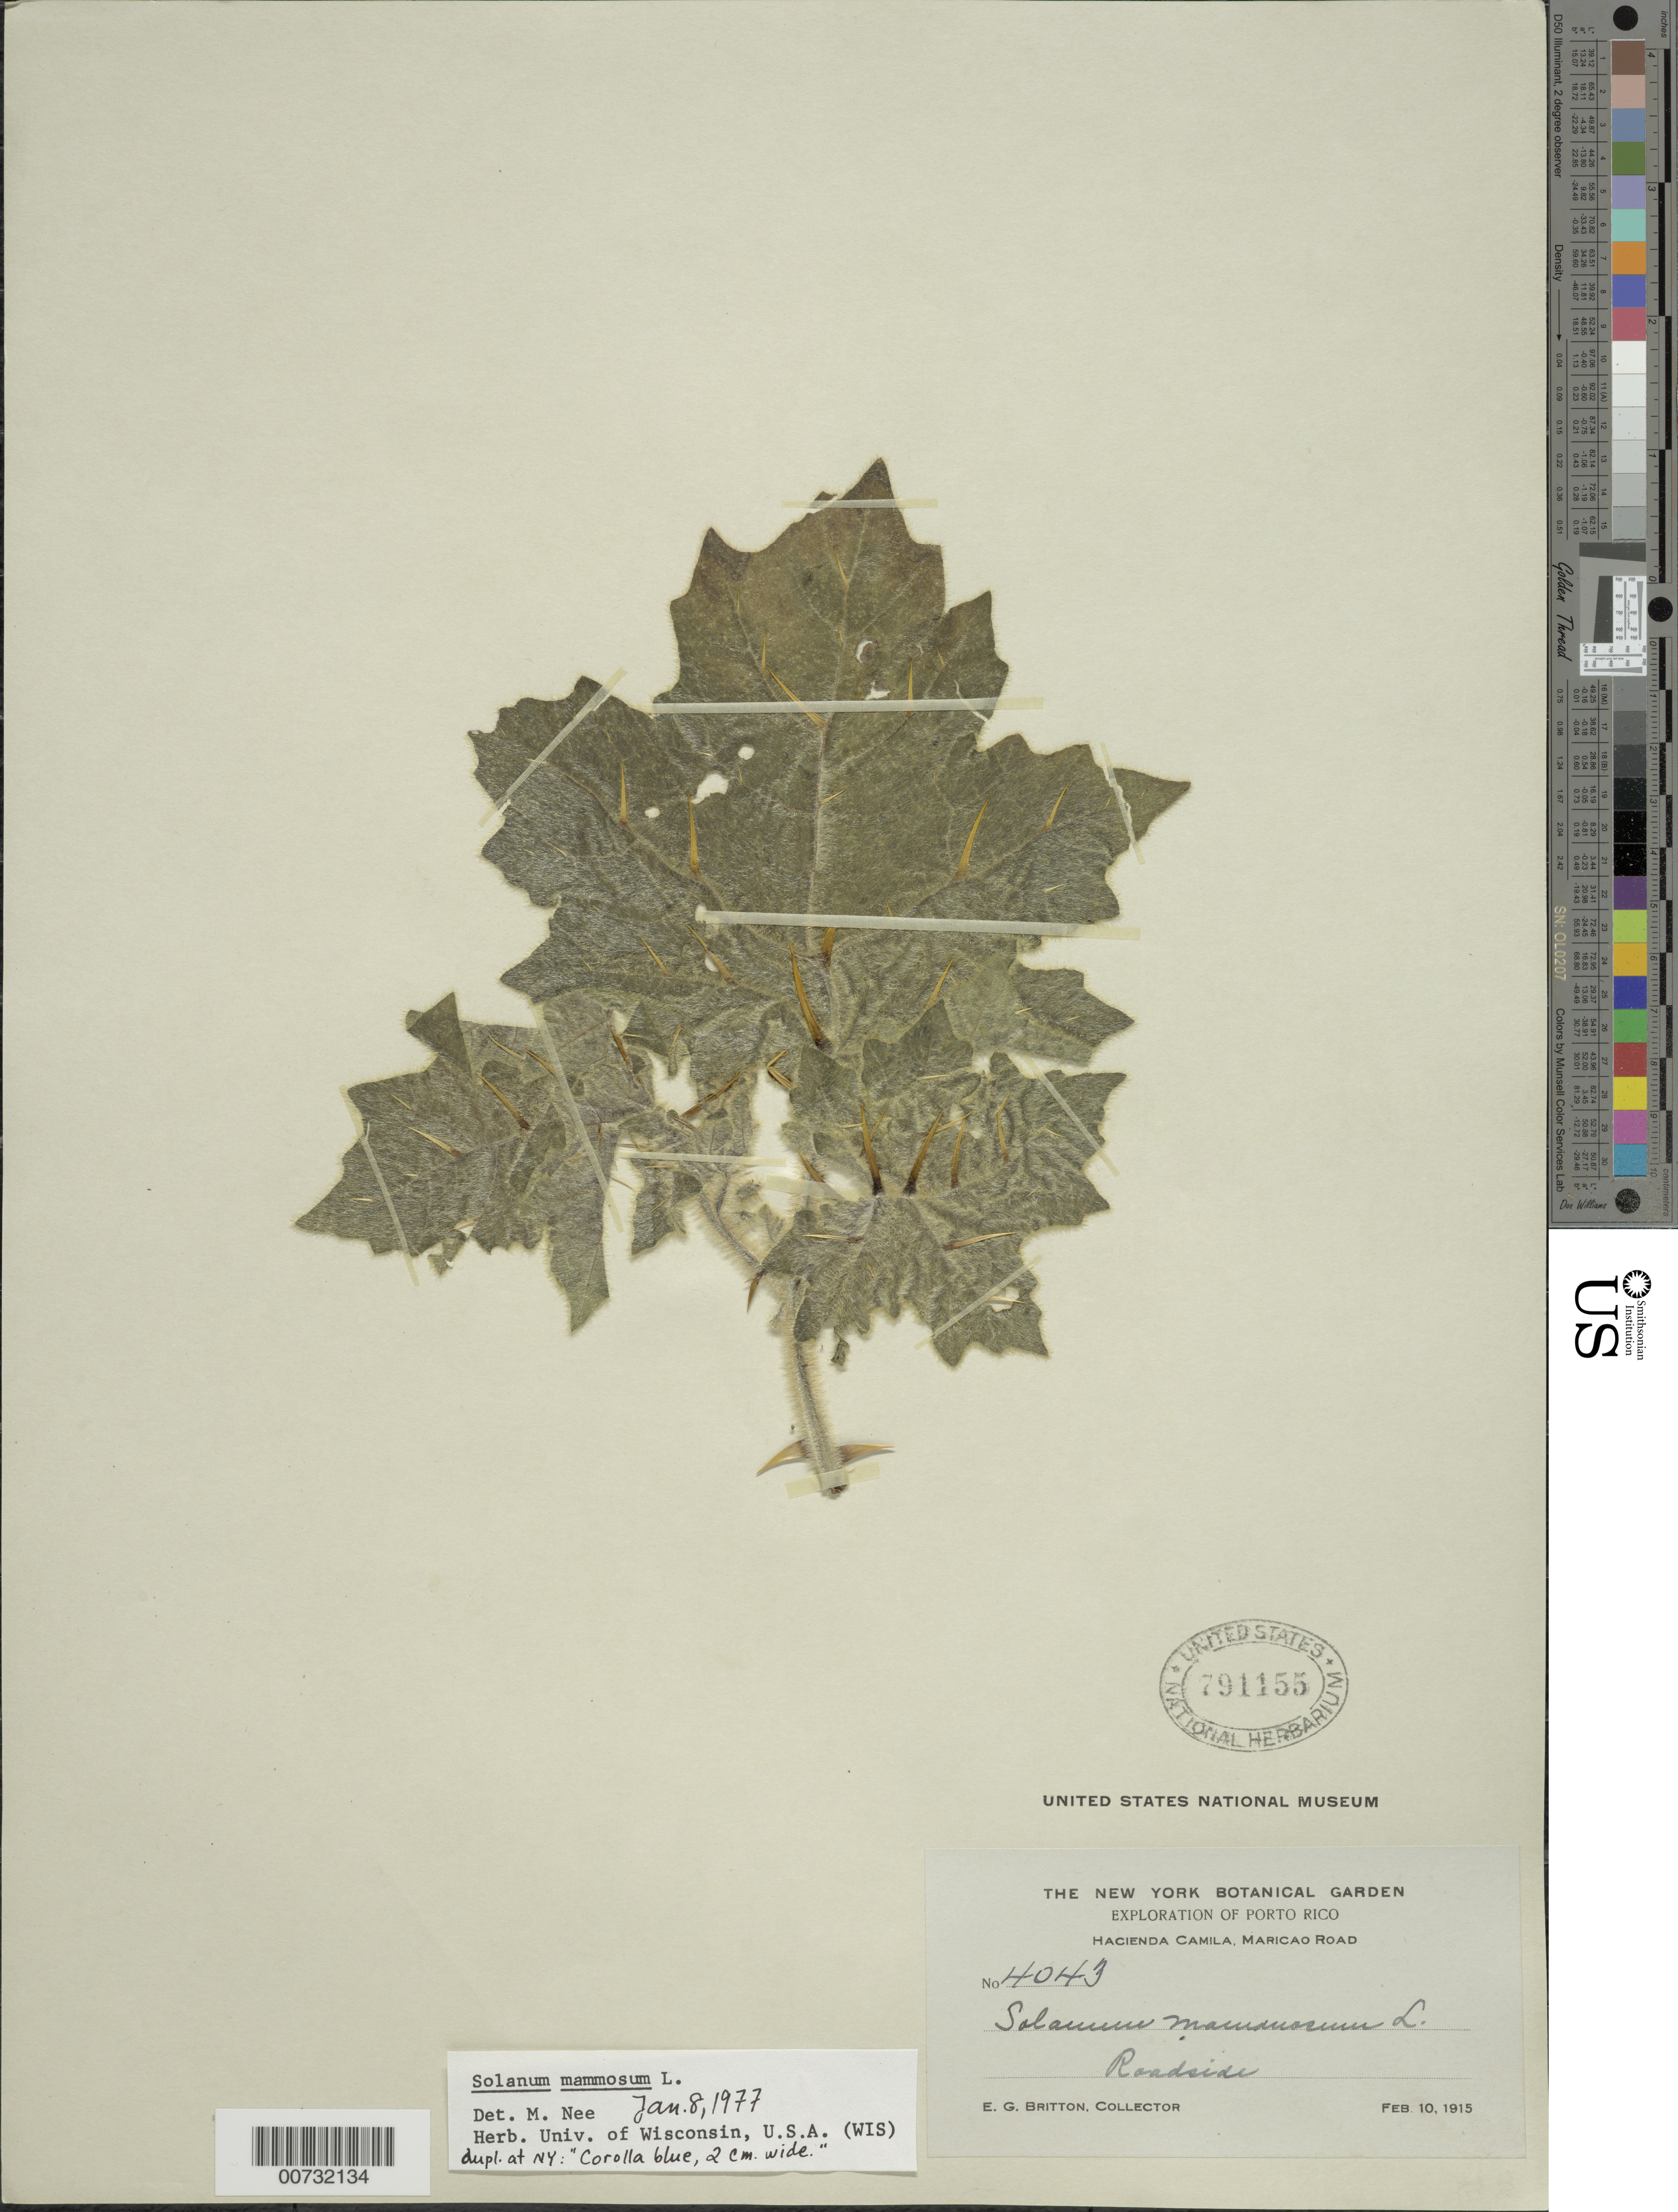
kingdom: Plantae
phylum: Tracheophyta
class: Magnoliopsida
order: Solanales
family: Solanaceae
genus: Solanum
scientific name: Solanum mammosum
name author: L.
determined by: Nee, Michael H.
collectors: E. G. Britton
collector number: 4043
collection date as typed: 10 Feb 1915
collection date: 1915-02-10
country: Puerto Rico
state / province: Maricao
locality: Hacienda Camila, Maricao Rd.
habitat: Roadside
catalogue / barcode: US 791155